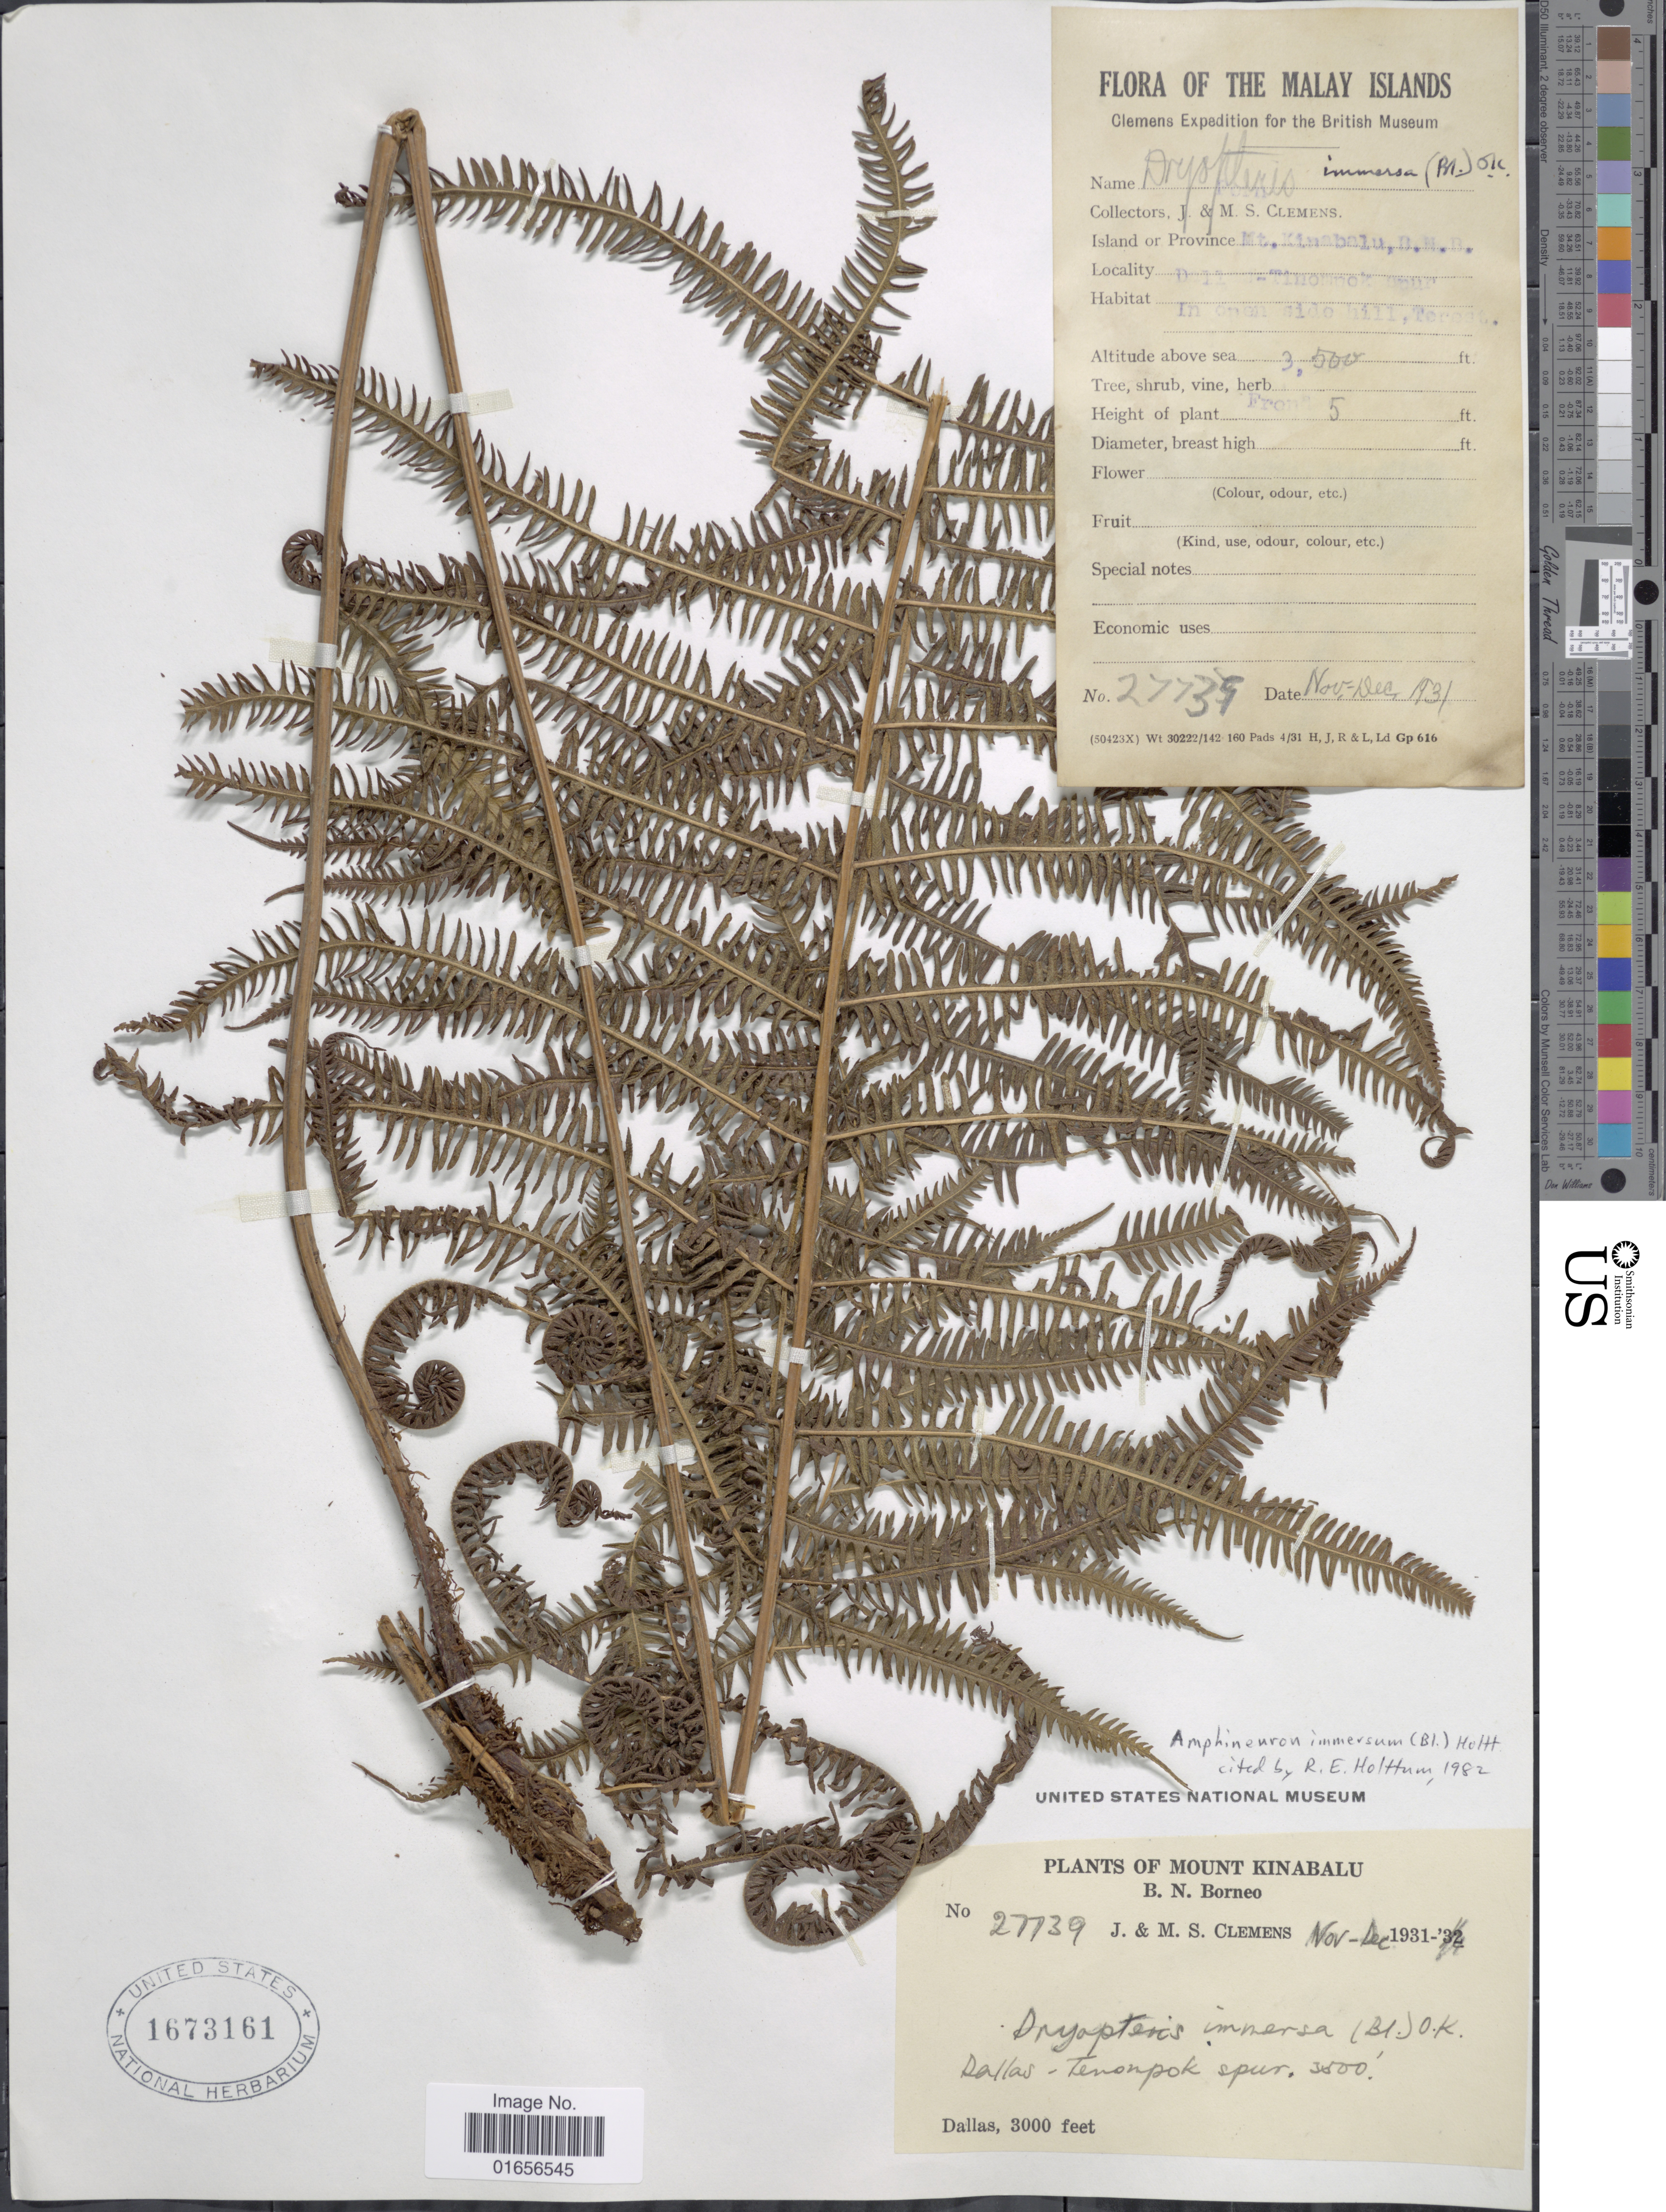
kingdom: Plantae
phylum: Tracheophyta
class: Polypodiopsida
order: Polypodiales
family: Thelypteridaceae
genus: Amphineuron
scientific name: Amphineuron immersum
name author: (Blume) Holttum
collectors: J. Clemens & M. S. Clemens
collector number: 27739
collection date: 1931-11/1931-12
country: Malaysia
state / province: Sabah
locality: Mount KInabalu, B.N. Borneo, Dallas, tenompok Spur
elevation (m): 1067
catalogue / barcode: US 1673161